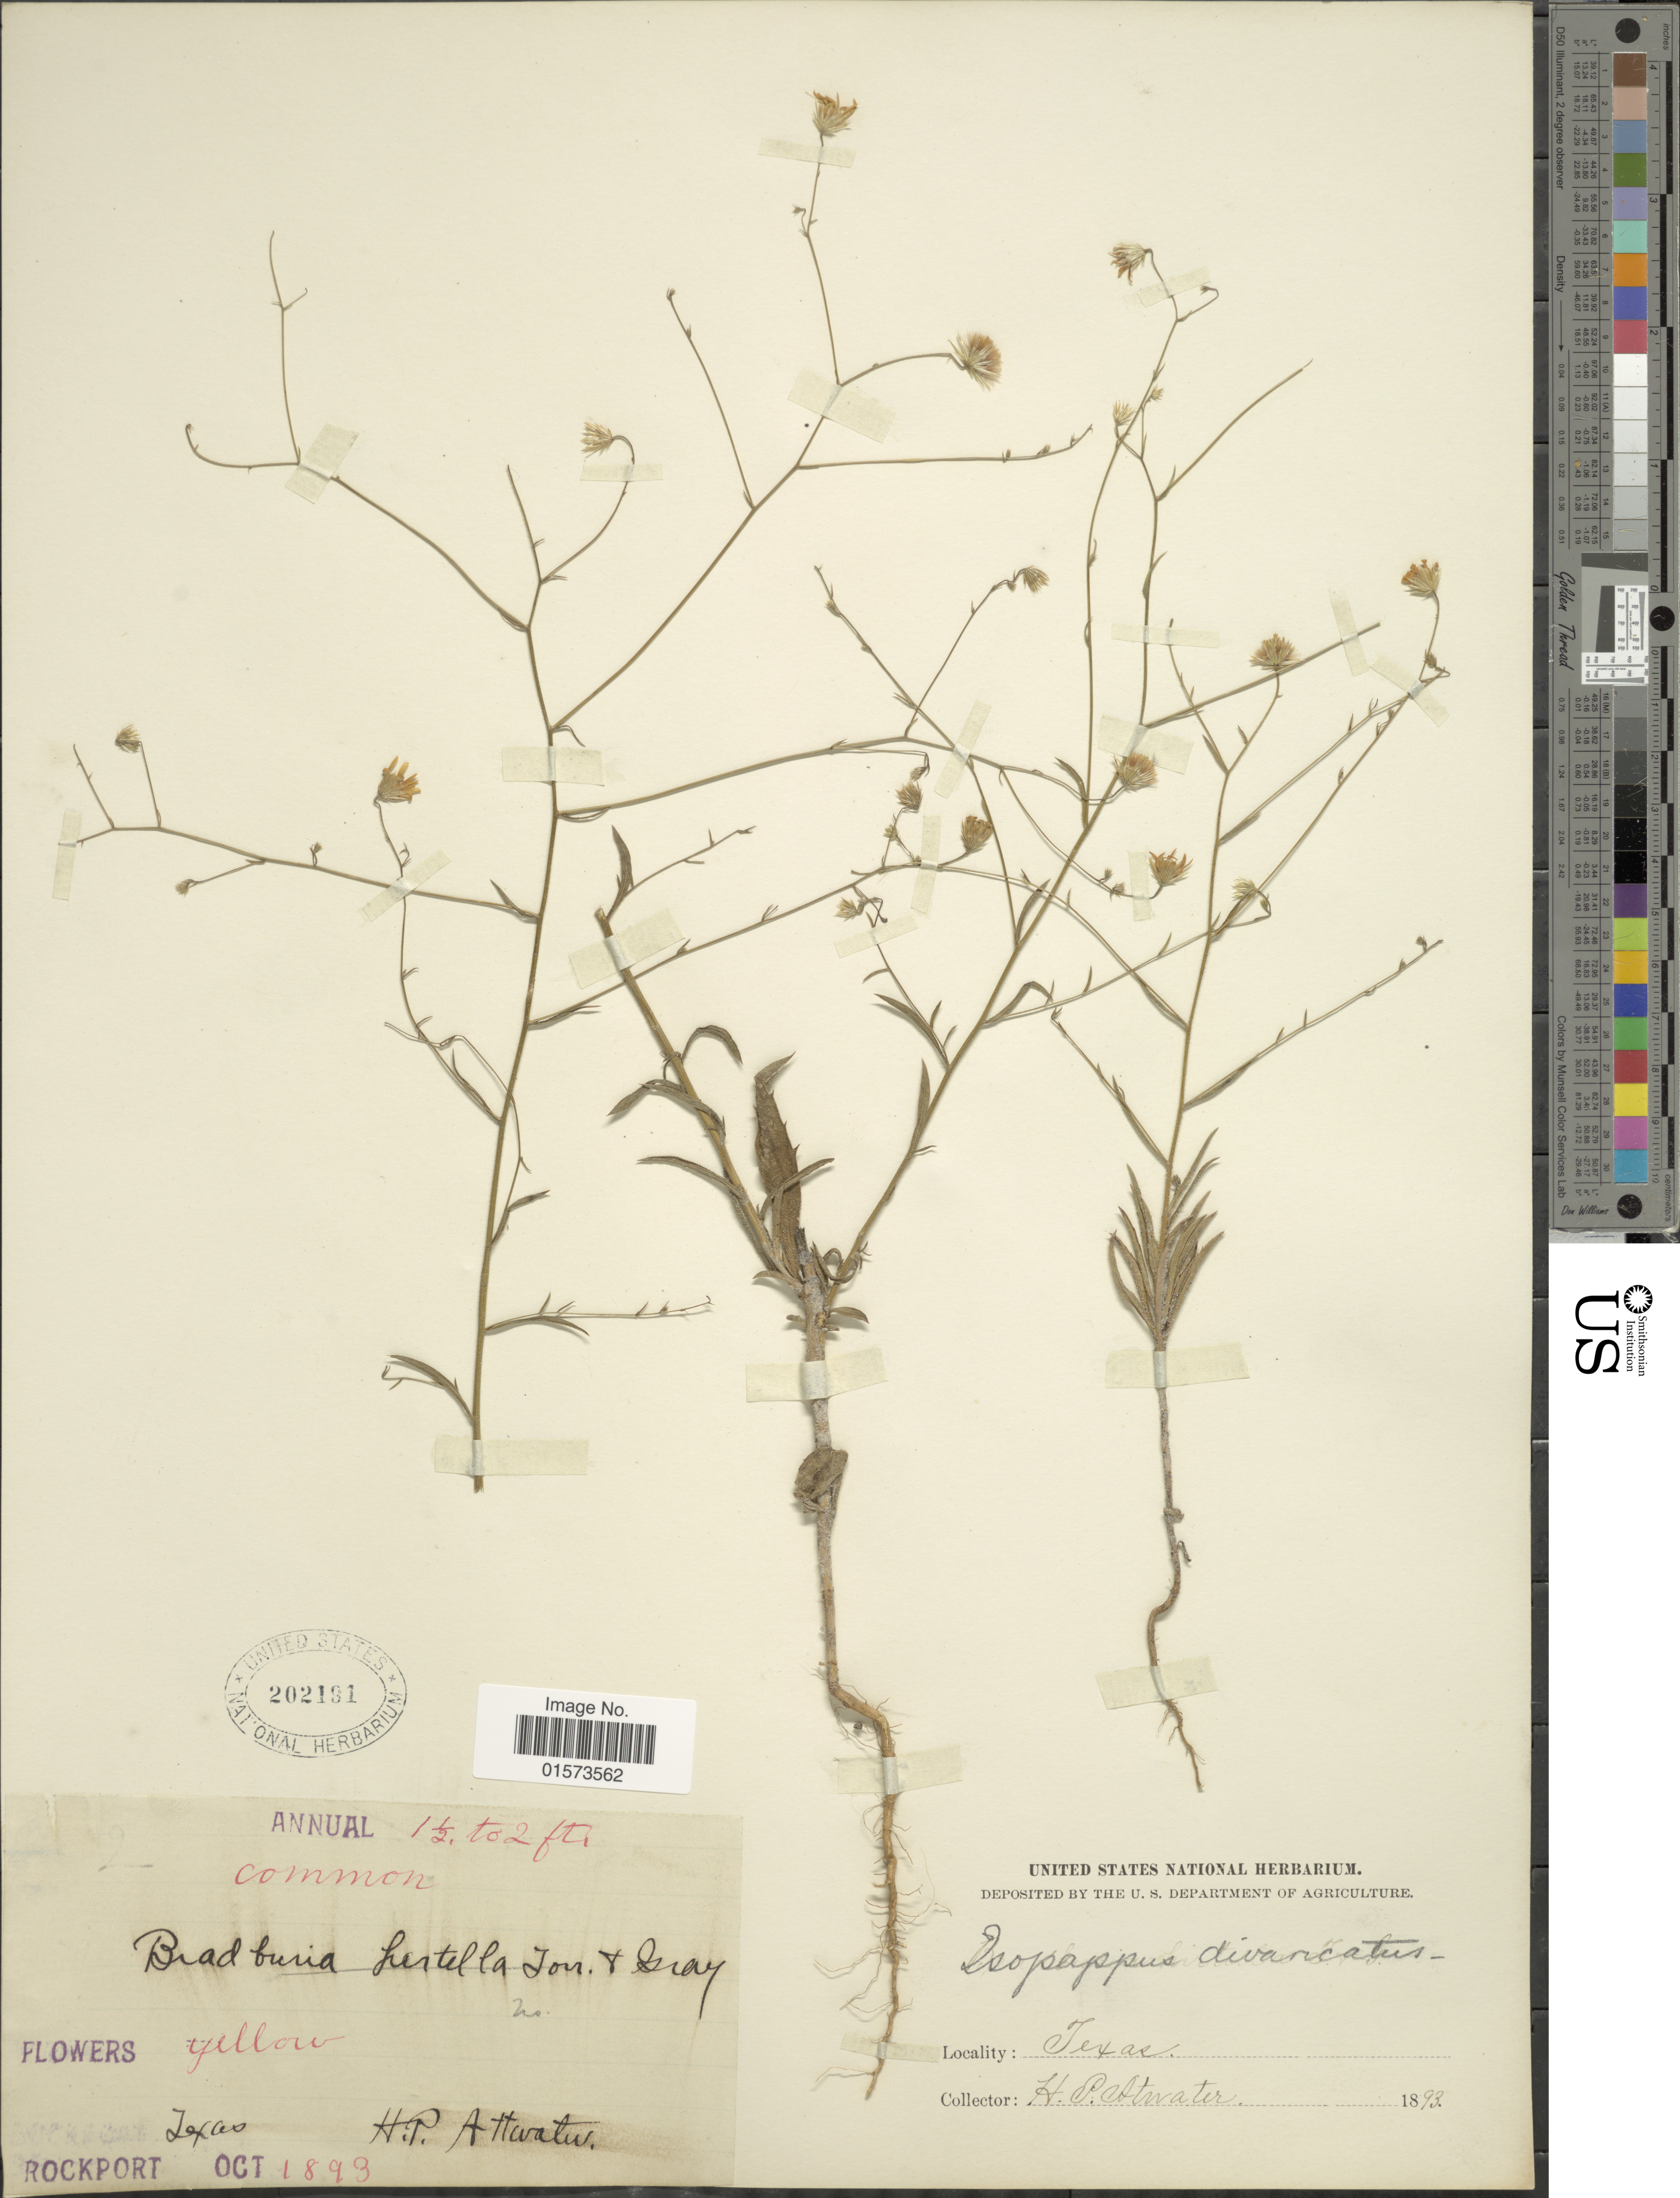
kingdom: Plantae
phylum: Tracheophyta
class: Magnoliopsida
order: Asterales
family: Asteraceae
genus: Croptilon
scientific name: Croptilon divaricatum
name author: (Nutt.) Raf.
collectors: H. Atwater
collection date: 1893-10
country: United States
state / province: Texas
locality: Rockport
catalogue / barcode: US 202181